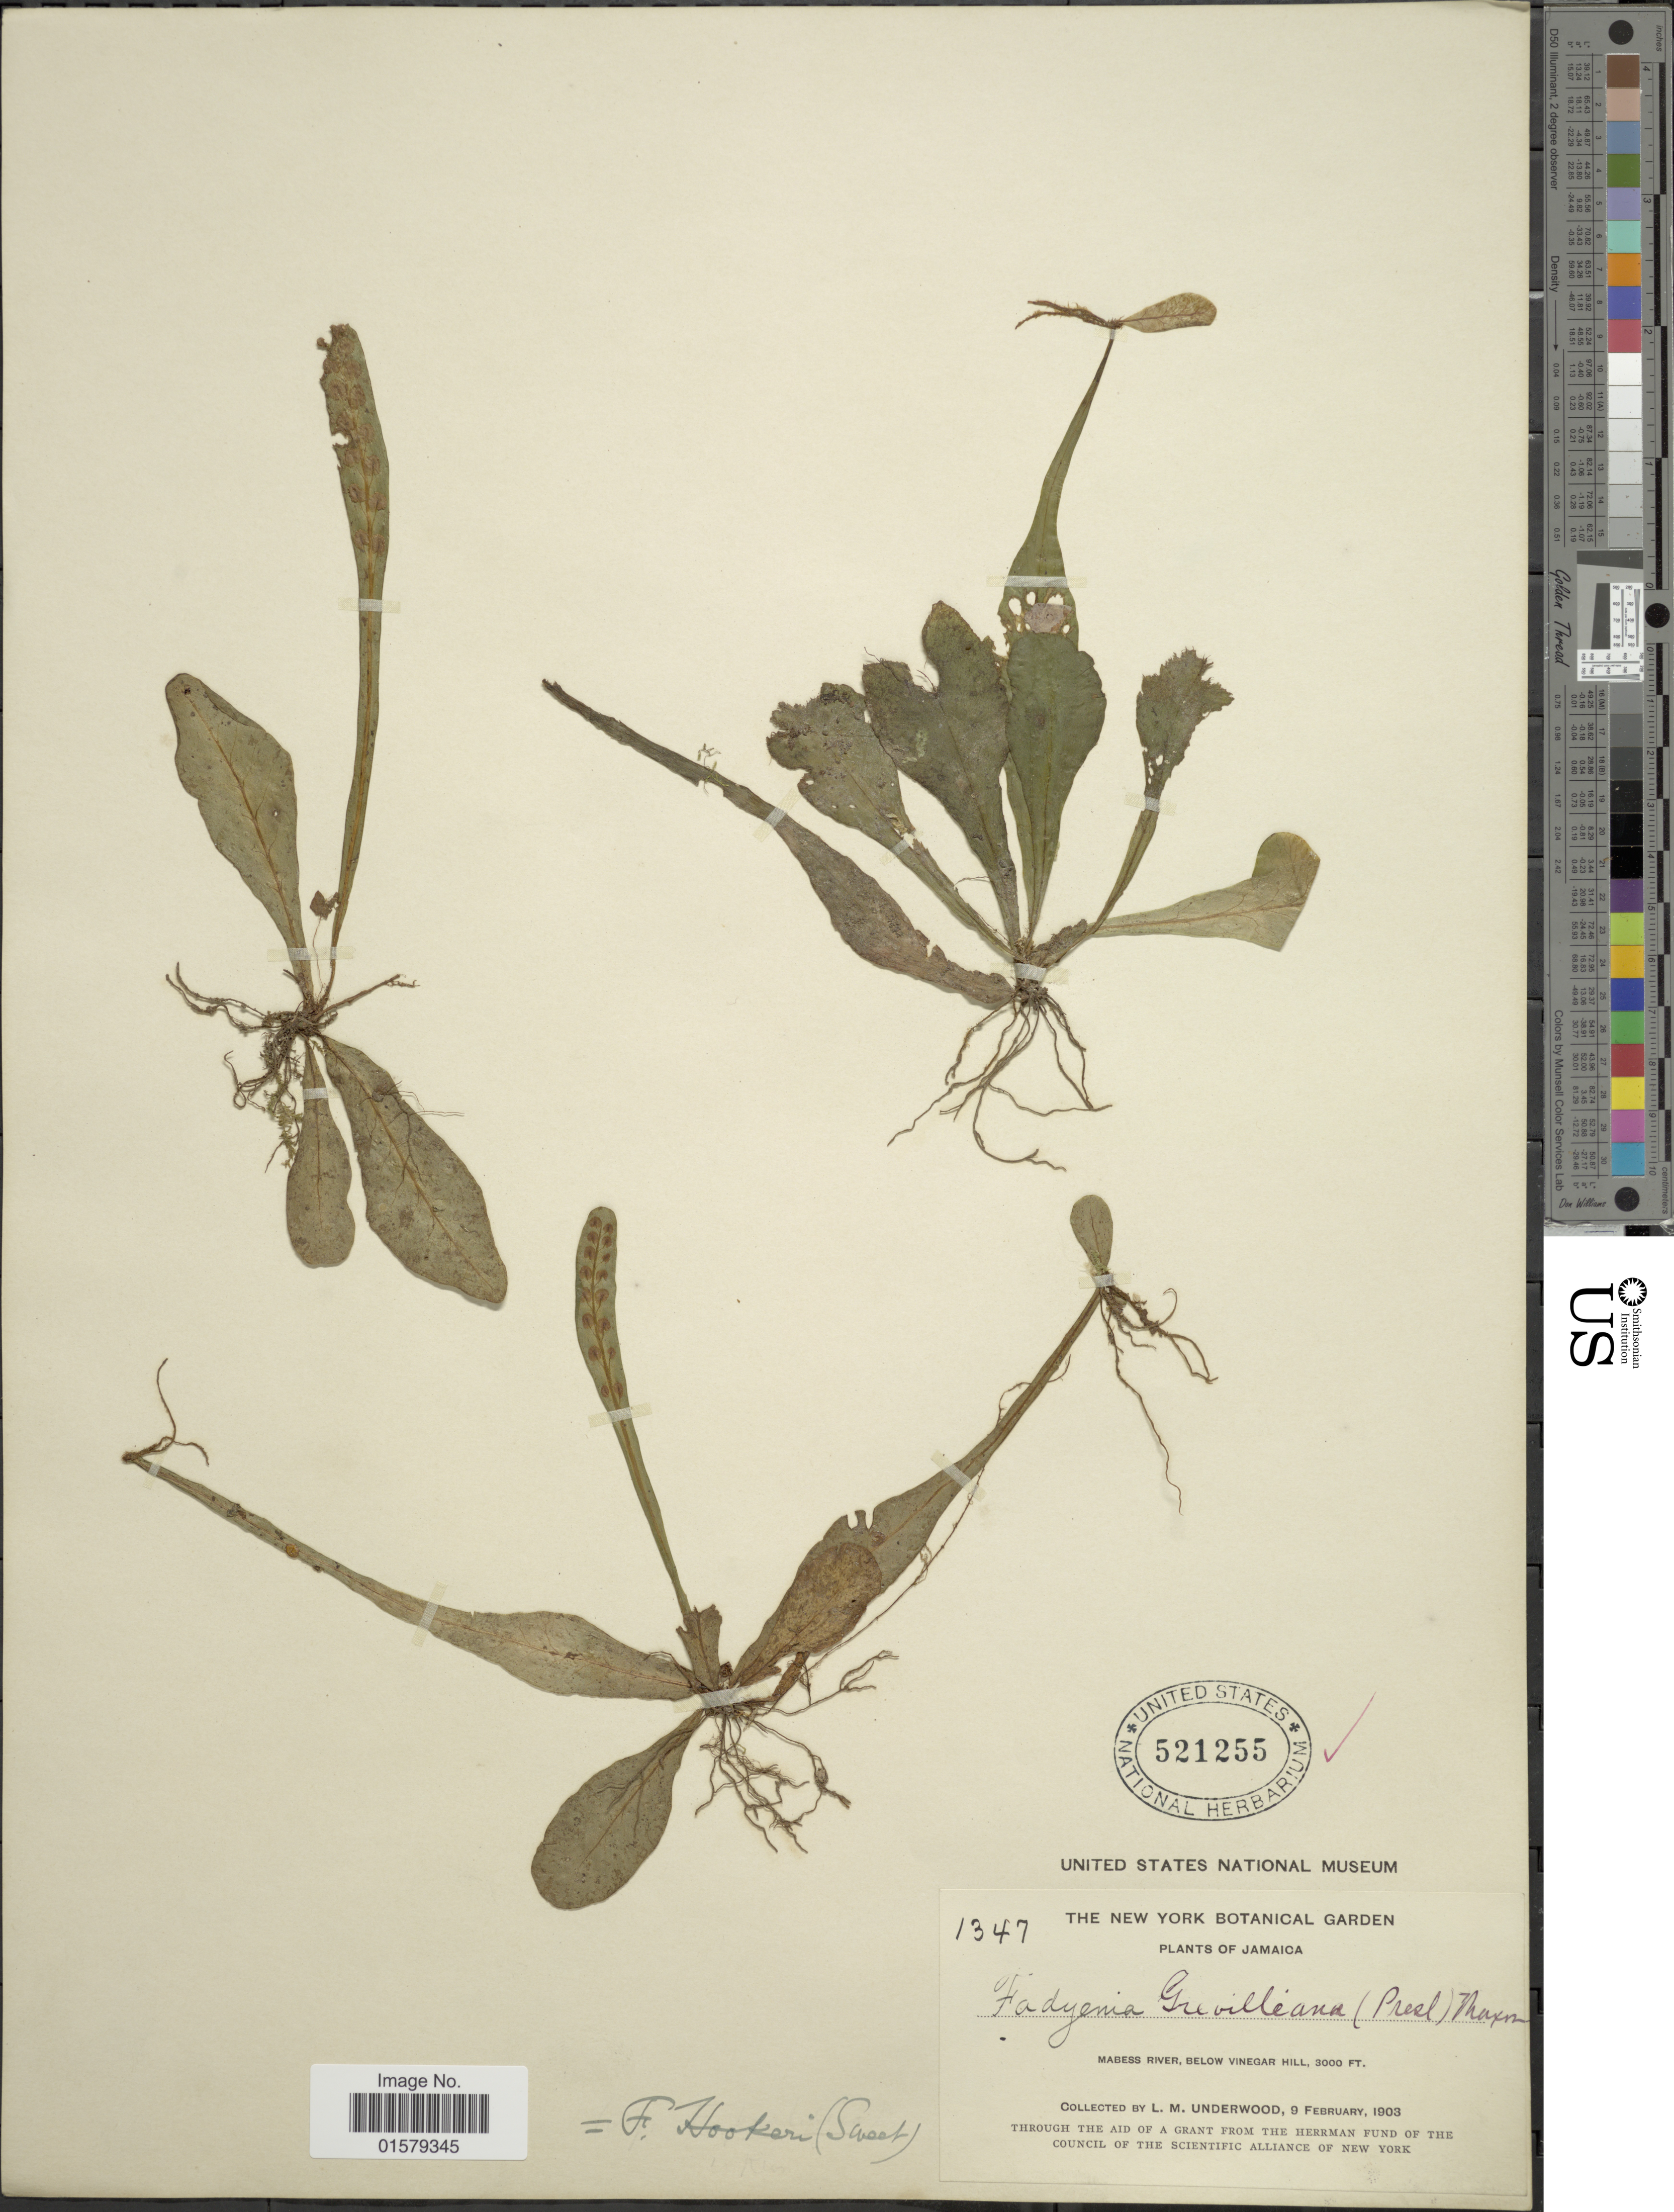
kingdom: Plantae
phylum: Tracheophyta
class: Polypodiopsida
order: Polypodiales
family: Tectariaceae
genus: Tectaria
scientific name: Tectaria hookeri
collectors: L. M. Underwood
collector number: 1347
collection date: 1903-02-09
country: Jamaica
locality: Mabess River, below Vinegar Hill.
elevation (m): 914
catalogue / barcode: US 521255